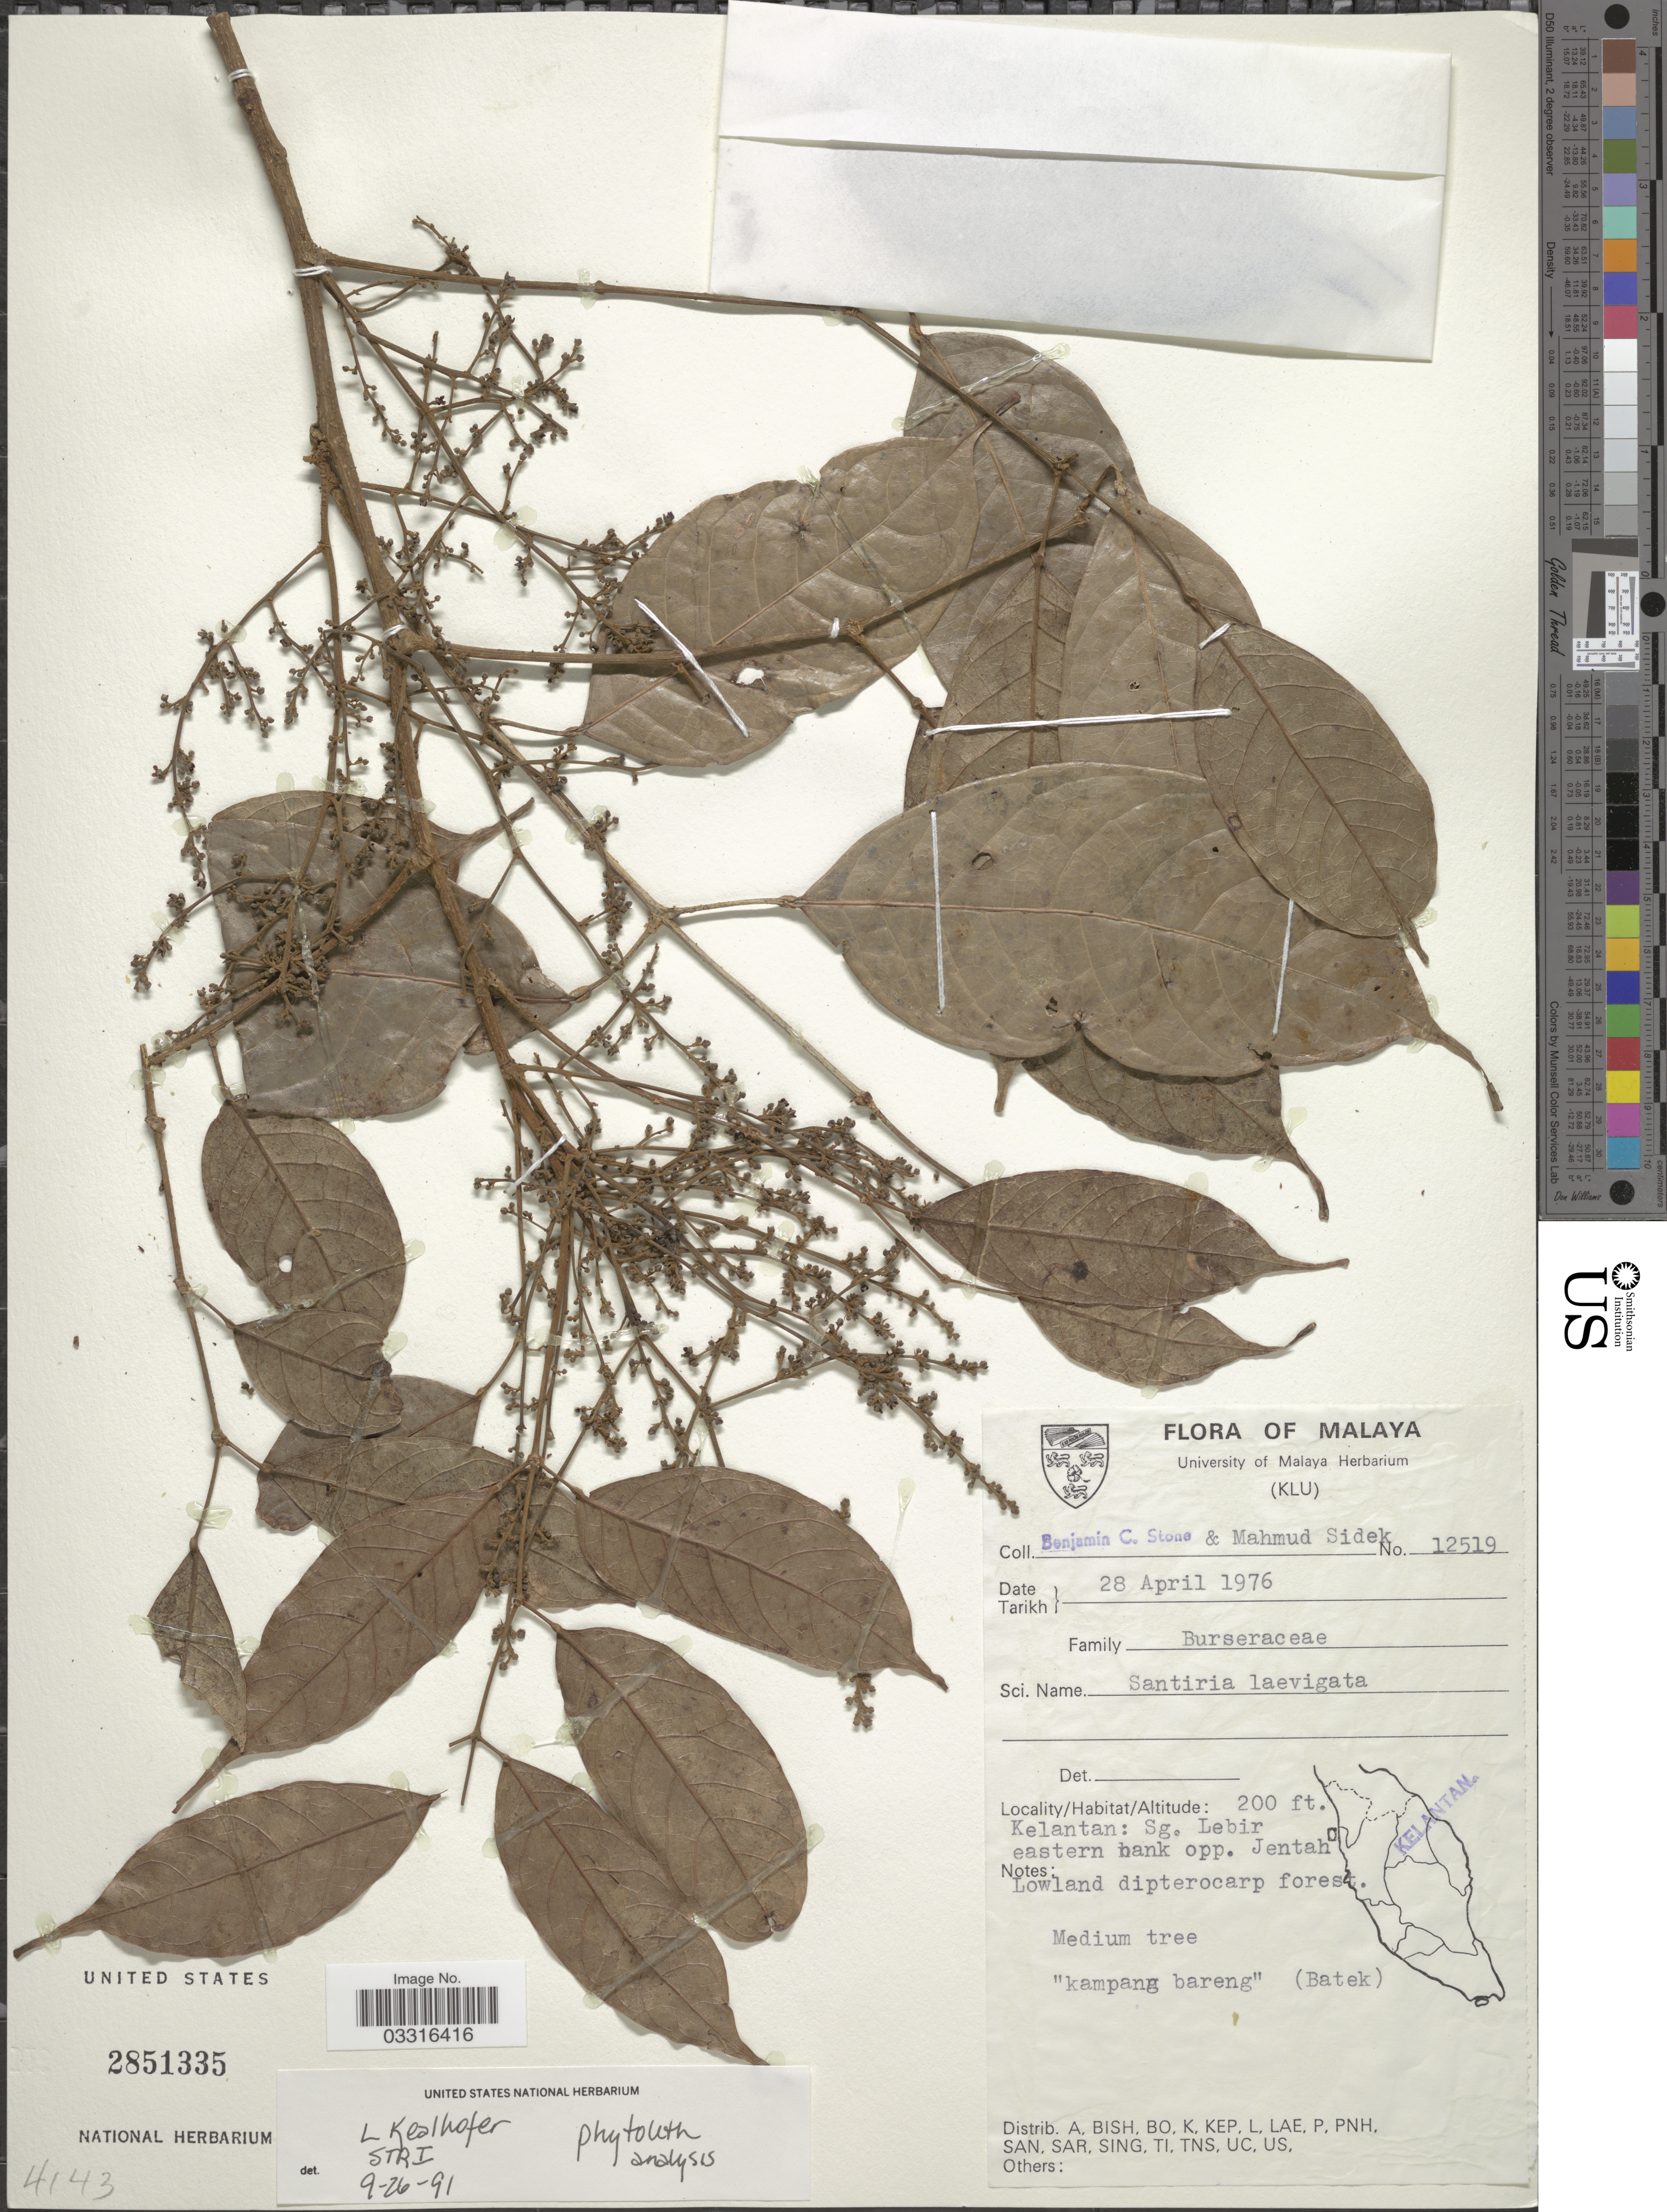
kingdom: Plantae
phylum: Tracheophyta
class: Magnoliopsida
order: Sapindales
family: Burseraceae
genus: Santiria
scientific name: Santiria laevigata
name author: Blume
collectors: B. C. Stone & M. Sidek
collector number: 12519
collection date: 1976-04-28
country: Malaysia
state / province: Kelantan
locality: Malaya. Kelantan: Sg. Lebir, eastern bank opp. Jentah.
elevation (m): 61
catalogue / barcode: US 2851335